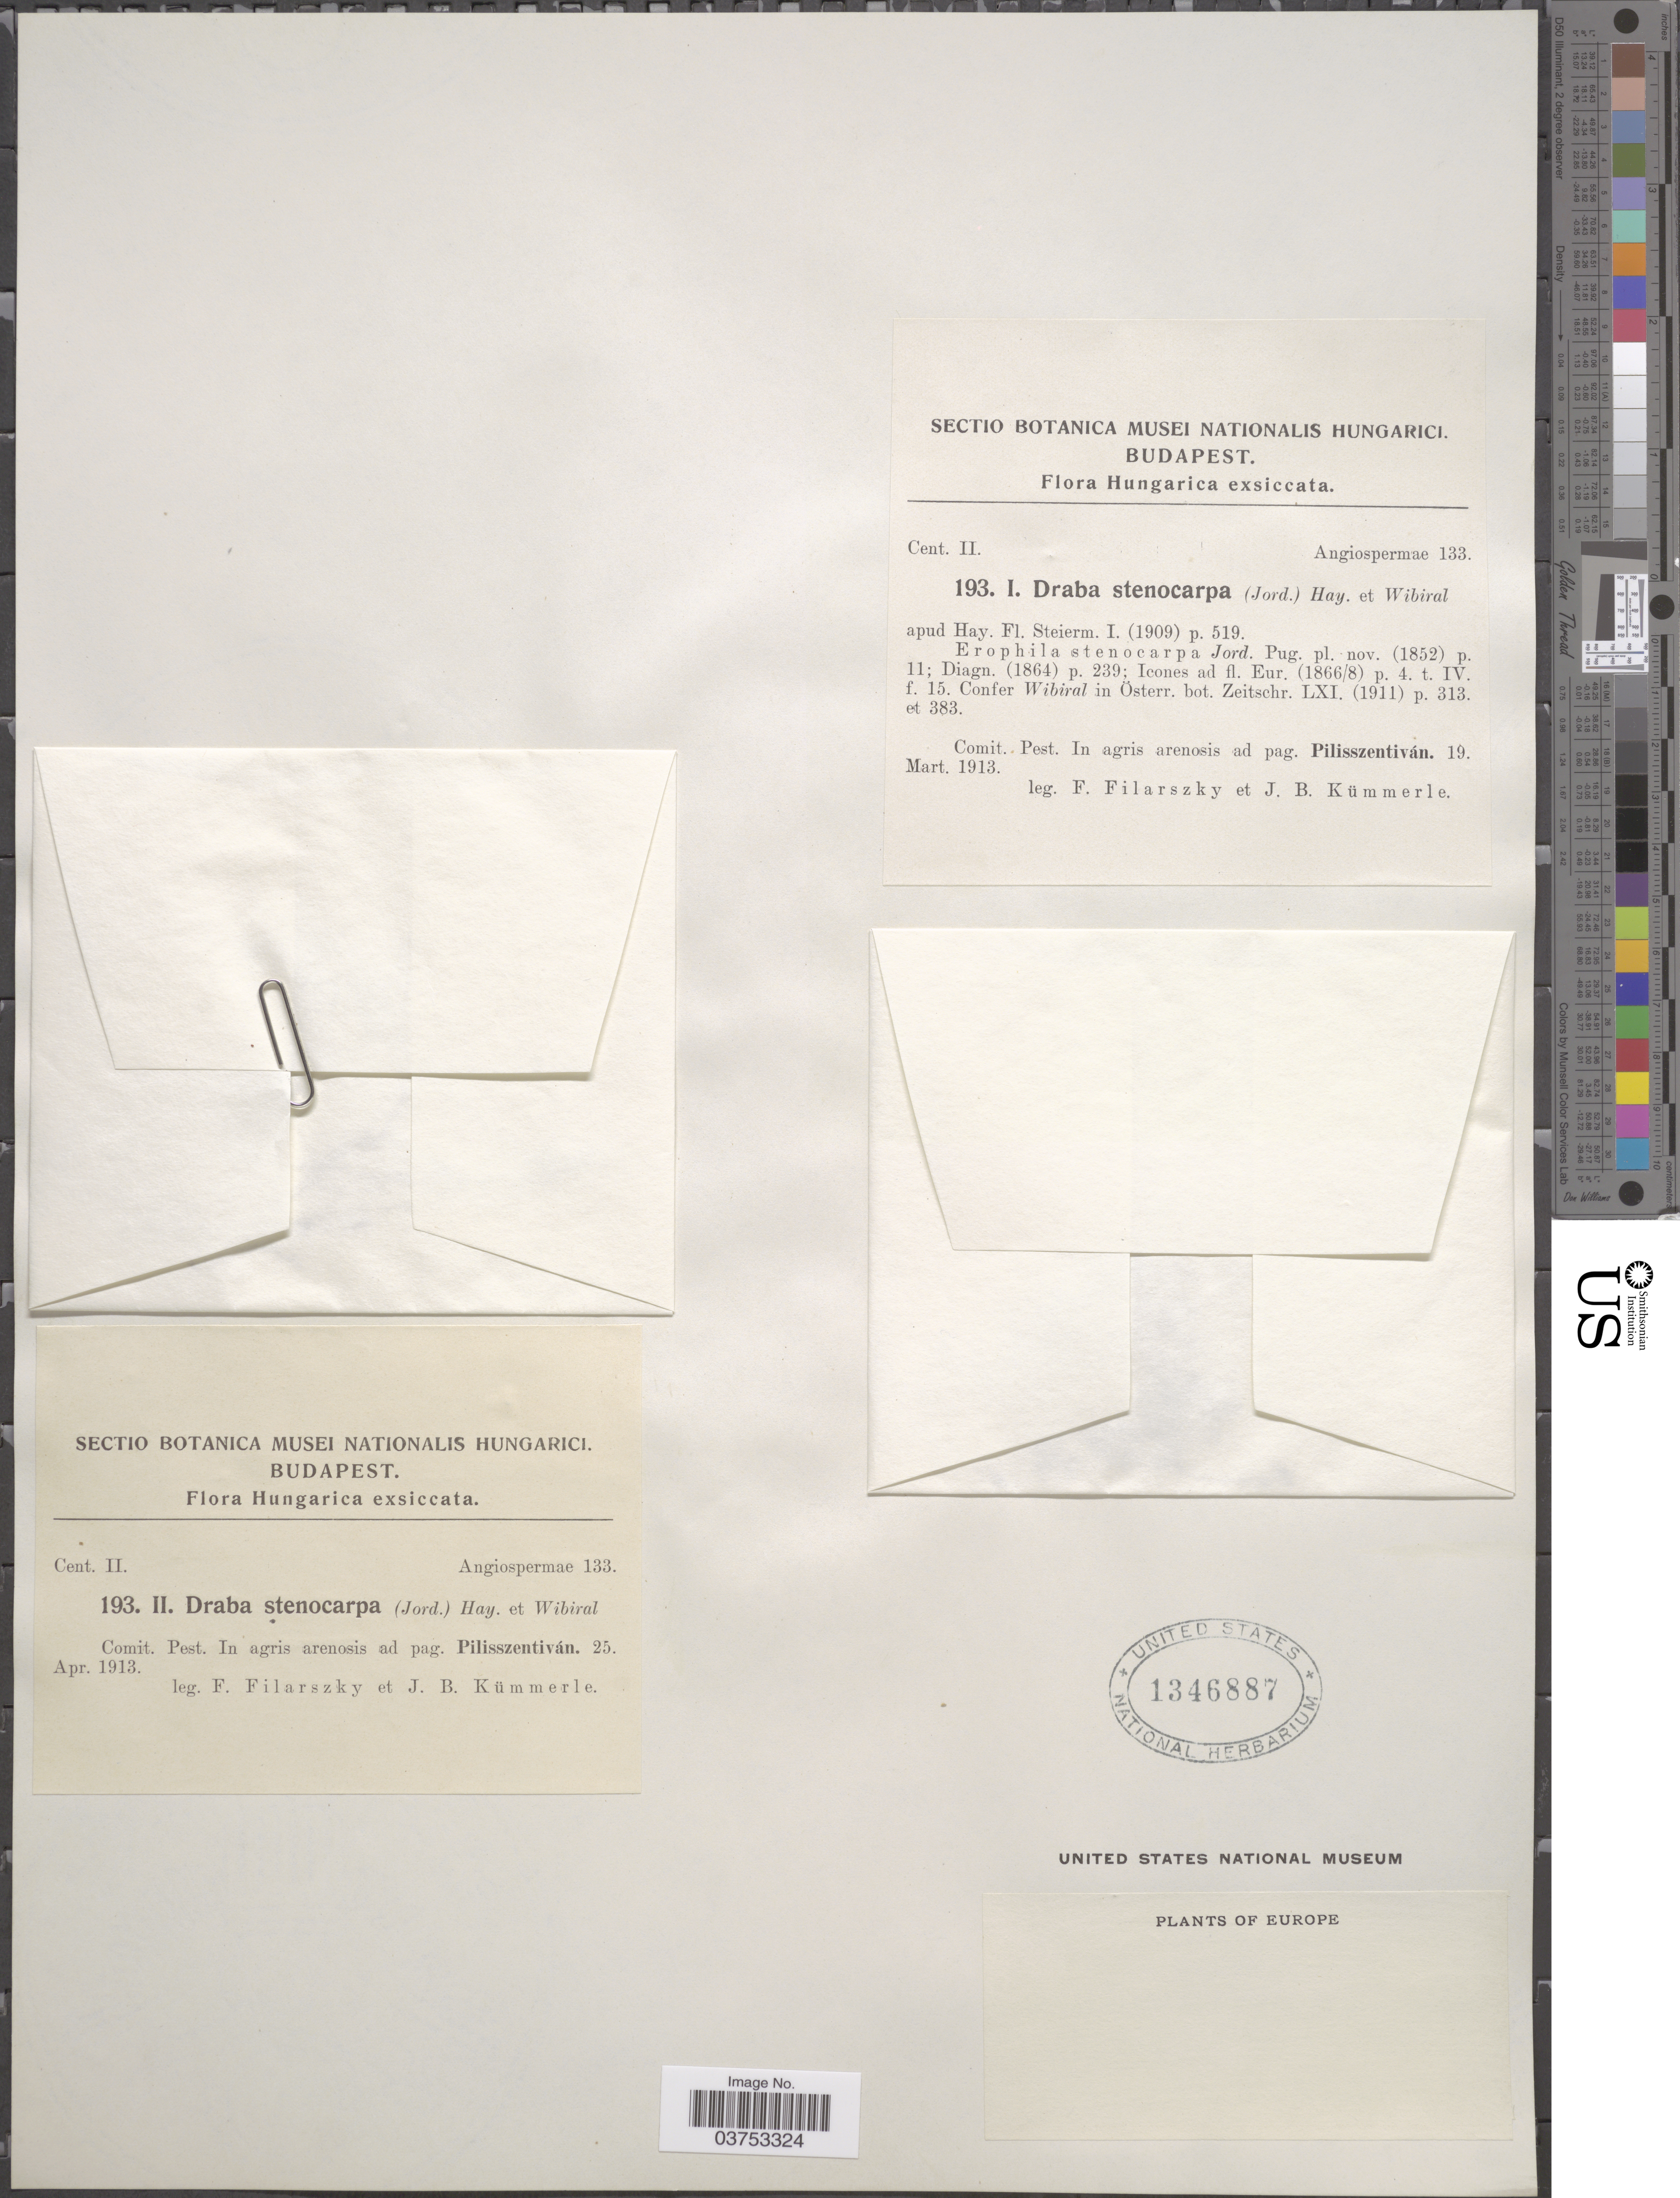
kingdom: Plantae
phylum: Tracheophyta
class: Magnoliopsida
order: Brassicales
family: Brassicaceae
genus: Draba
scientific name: Draba stenocarpa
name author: Hook. f. & Thomson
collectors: F. Filarszky & J. Kummerle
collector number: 193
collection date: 1913-03-19/1913-04-25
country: Hungary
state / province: Budapest, Capital District of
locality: Hungarica. Comit. Pest. In agris arenosis ad pag. Pilisszentiván.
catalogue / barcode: US 1346887